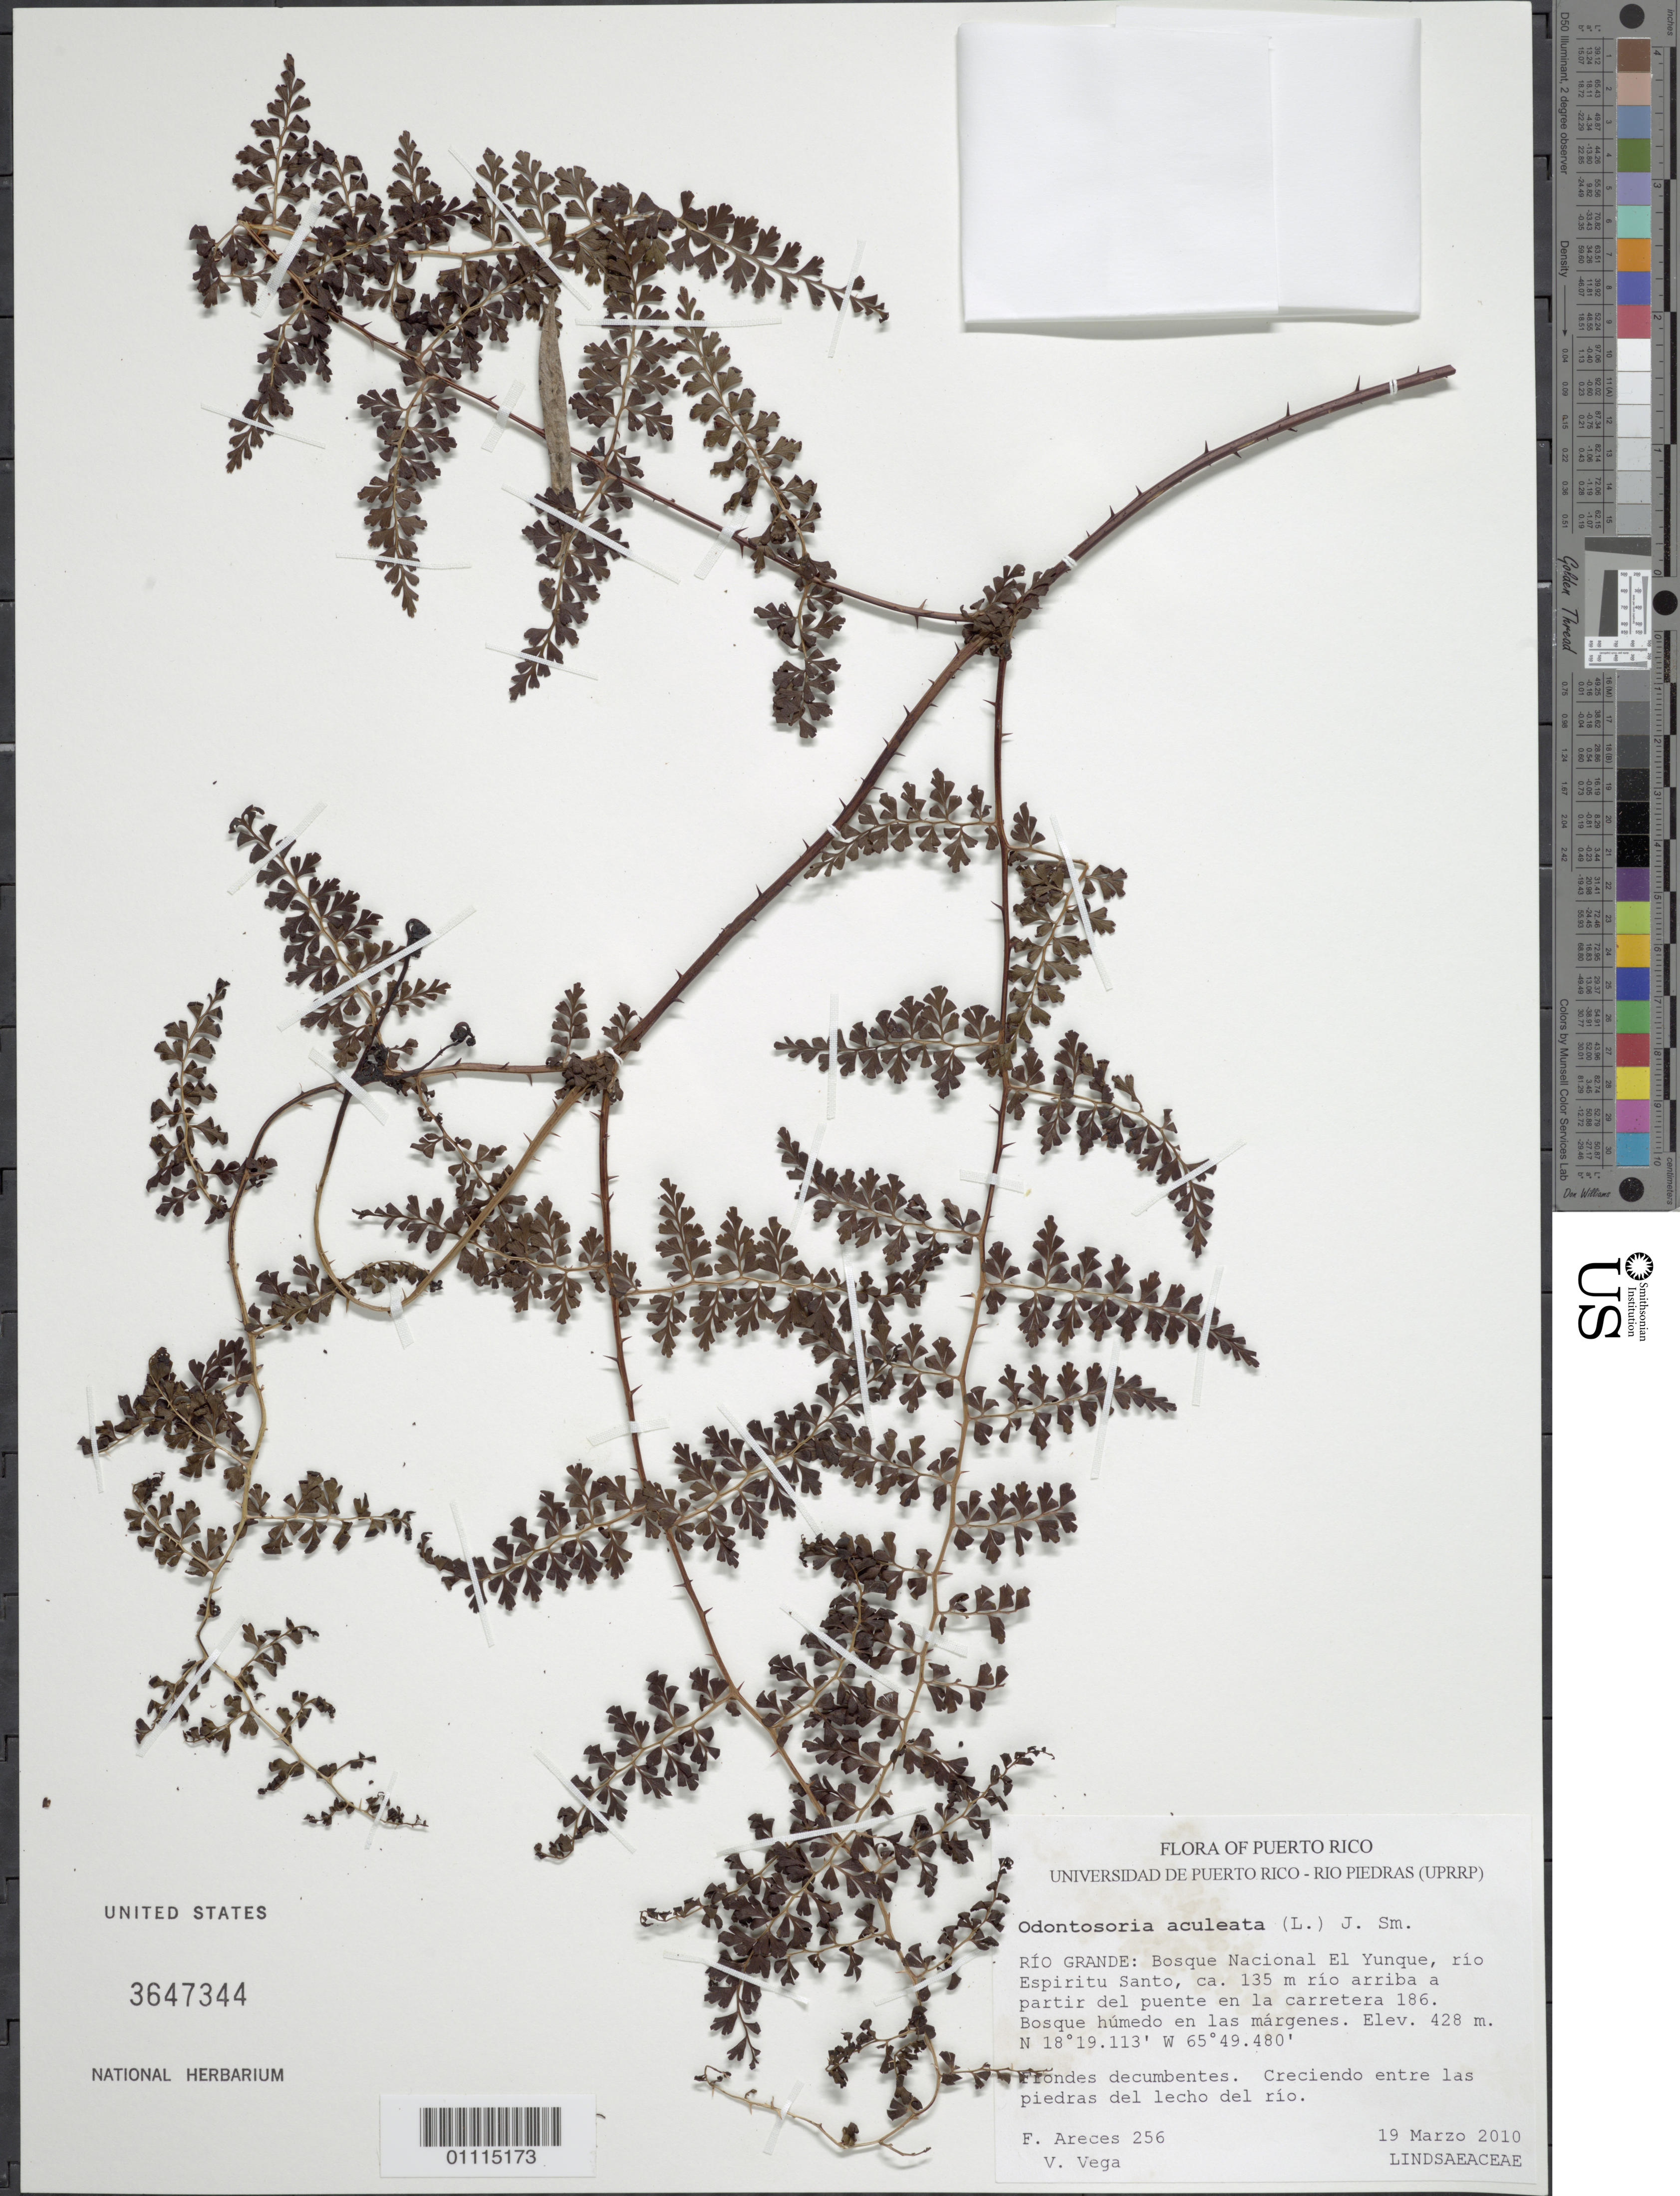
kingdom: Plantae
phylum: Tracheophyta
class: Polypodiopsida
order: Polypodiales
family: Lindsaeaceae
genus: Odontosoria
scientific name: Odontosoria aculeata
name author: (L.) J. Sm.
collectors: F. Areces Berazaín & V. Vega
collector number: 256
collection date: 2010-03-19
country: Puerto Rico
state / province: Río Grande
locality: Bosque Nacional El yunque, río Espiritu Santo, ca. 135 m río arriba a partir del puente en la carretera 186.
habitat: Bosque humedo enlas márgenes.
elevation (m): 428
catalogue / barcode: US 3647344